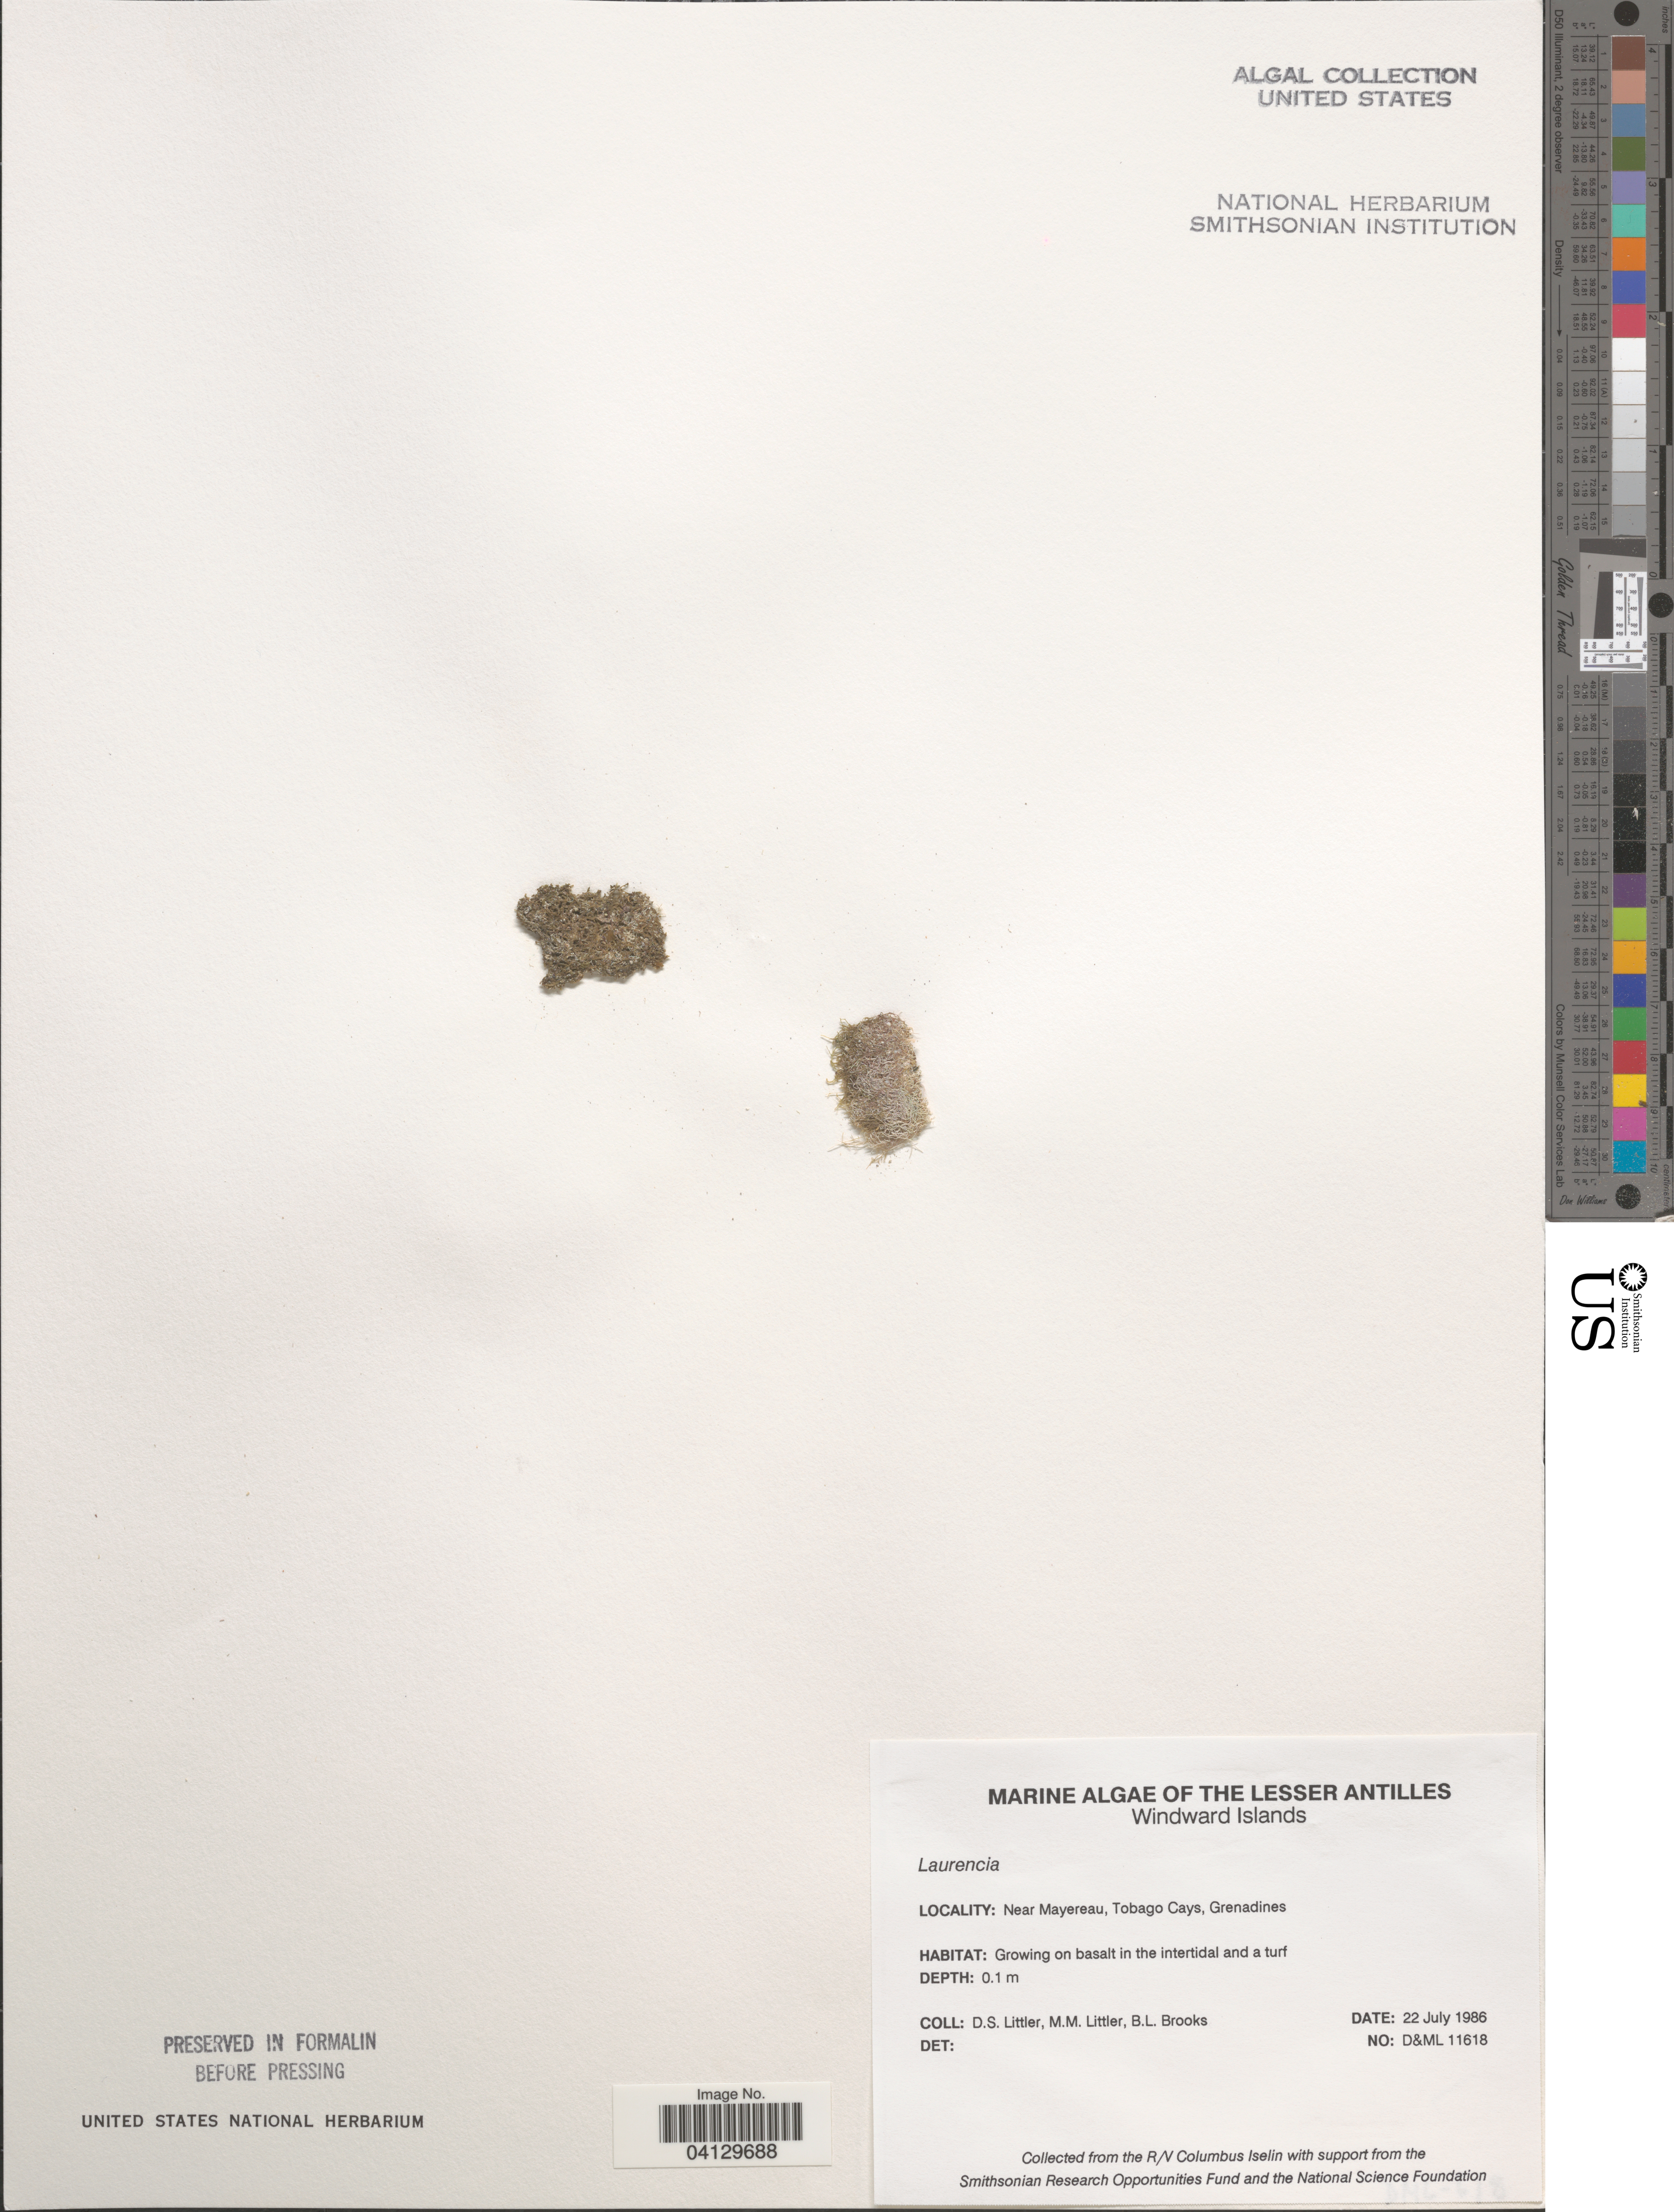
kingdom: Plantae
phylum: Rhodophyta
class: Florideophyceae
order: Ceramiales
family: Rhodomelaceae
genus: Laurencia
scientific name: Laurencia sp.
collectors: D. S. Littler & B. Brooks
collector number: D&ML11618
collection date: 1986-07-22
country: St. Vincent - Grenadines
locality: The Lesser Antilles. Windward Islands. Near Mayereau, Tobago Cays. Grenadines.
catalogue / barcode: US 328729